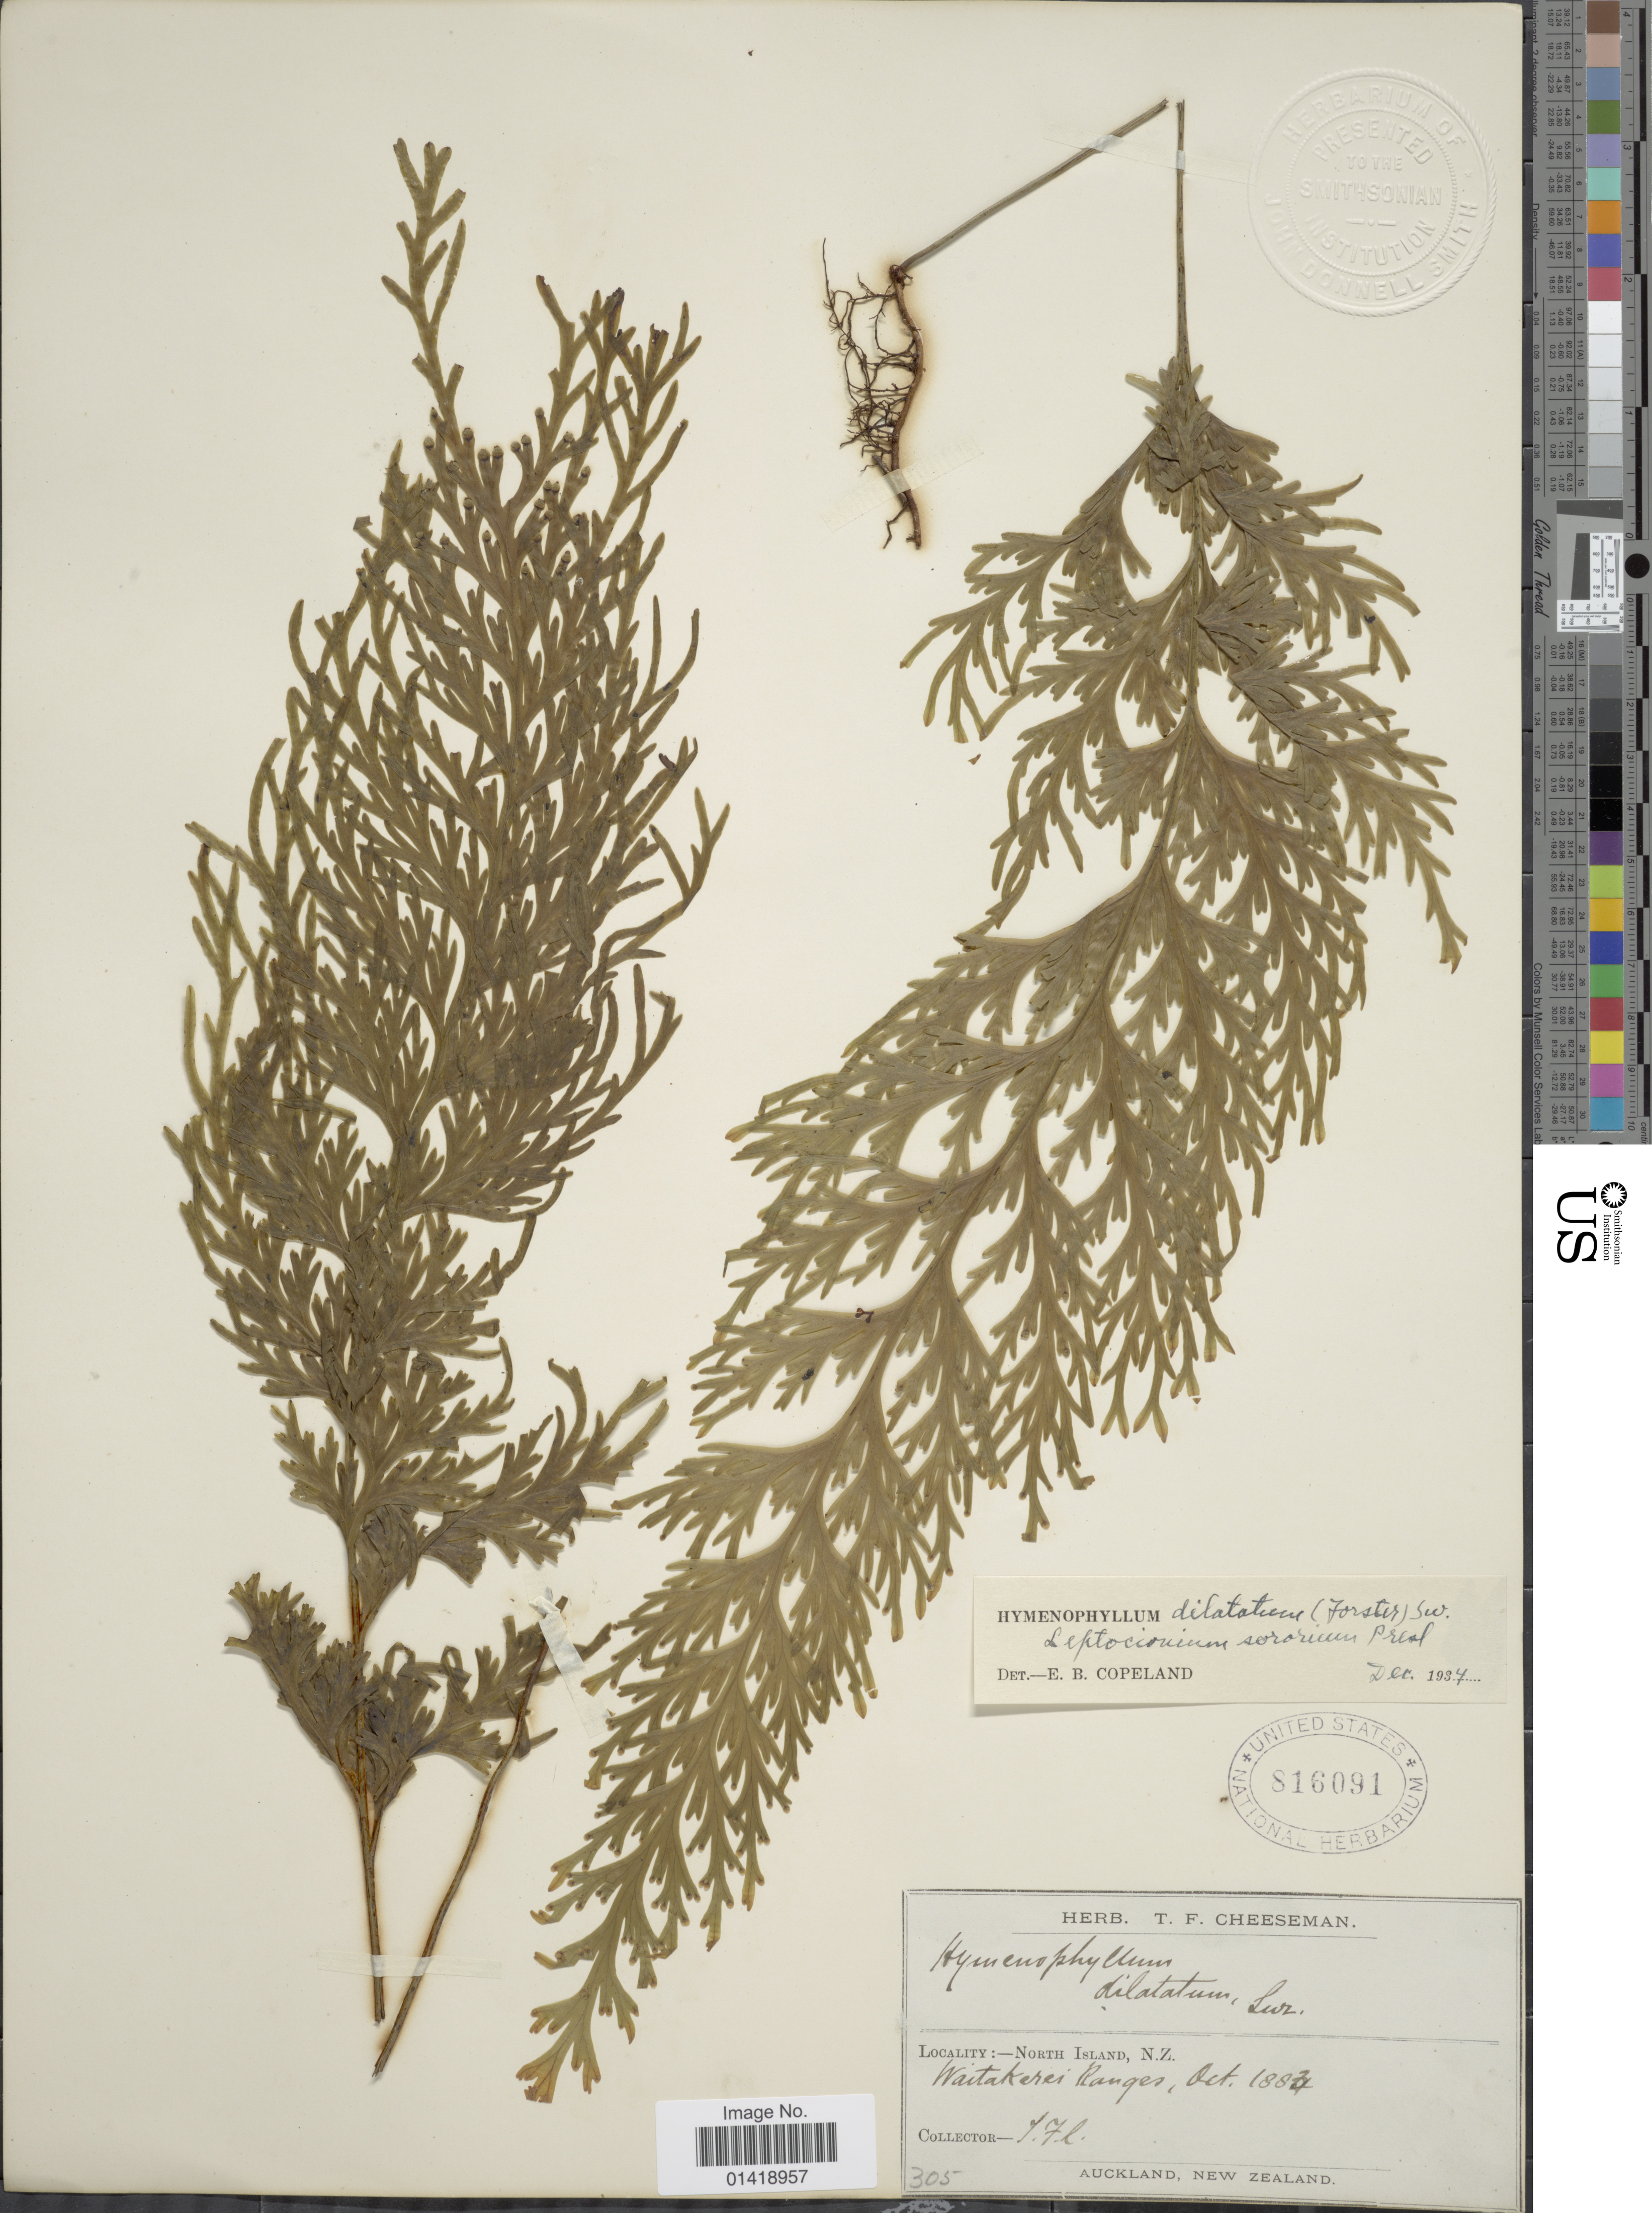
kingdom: Plantae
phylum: Tracheophyta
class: Polypodiopsida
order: Hymenophyllales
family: Hymenophyllaceae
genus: Hymenophyllum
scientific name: Hymenophyllum dilatatum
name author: Sw.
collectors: T. F. Cheeseman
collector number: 305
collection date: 1883-10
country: New Zealand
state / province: Auckland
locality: North Island N.Z. Waitakerei Ranges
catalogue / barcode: US 816091